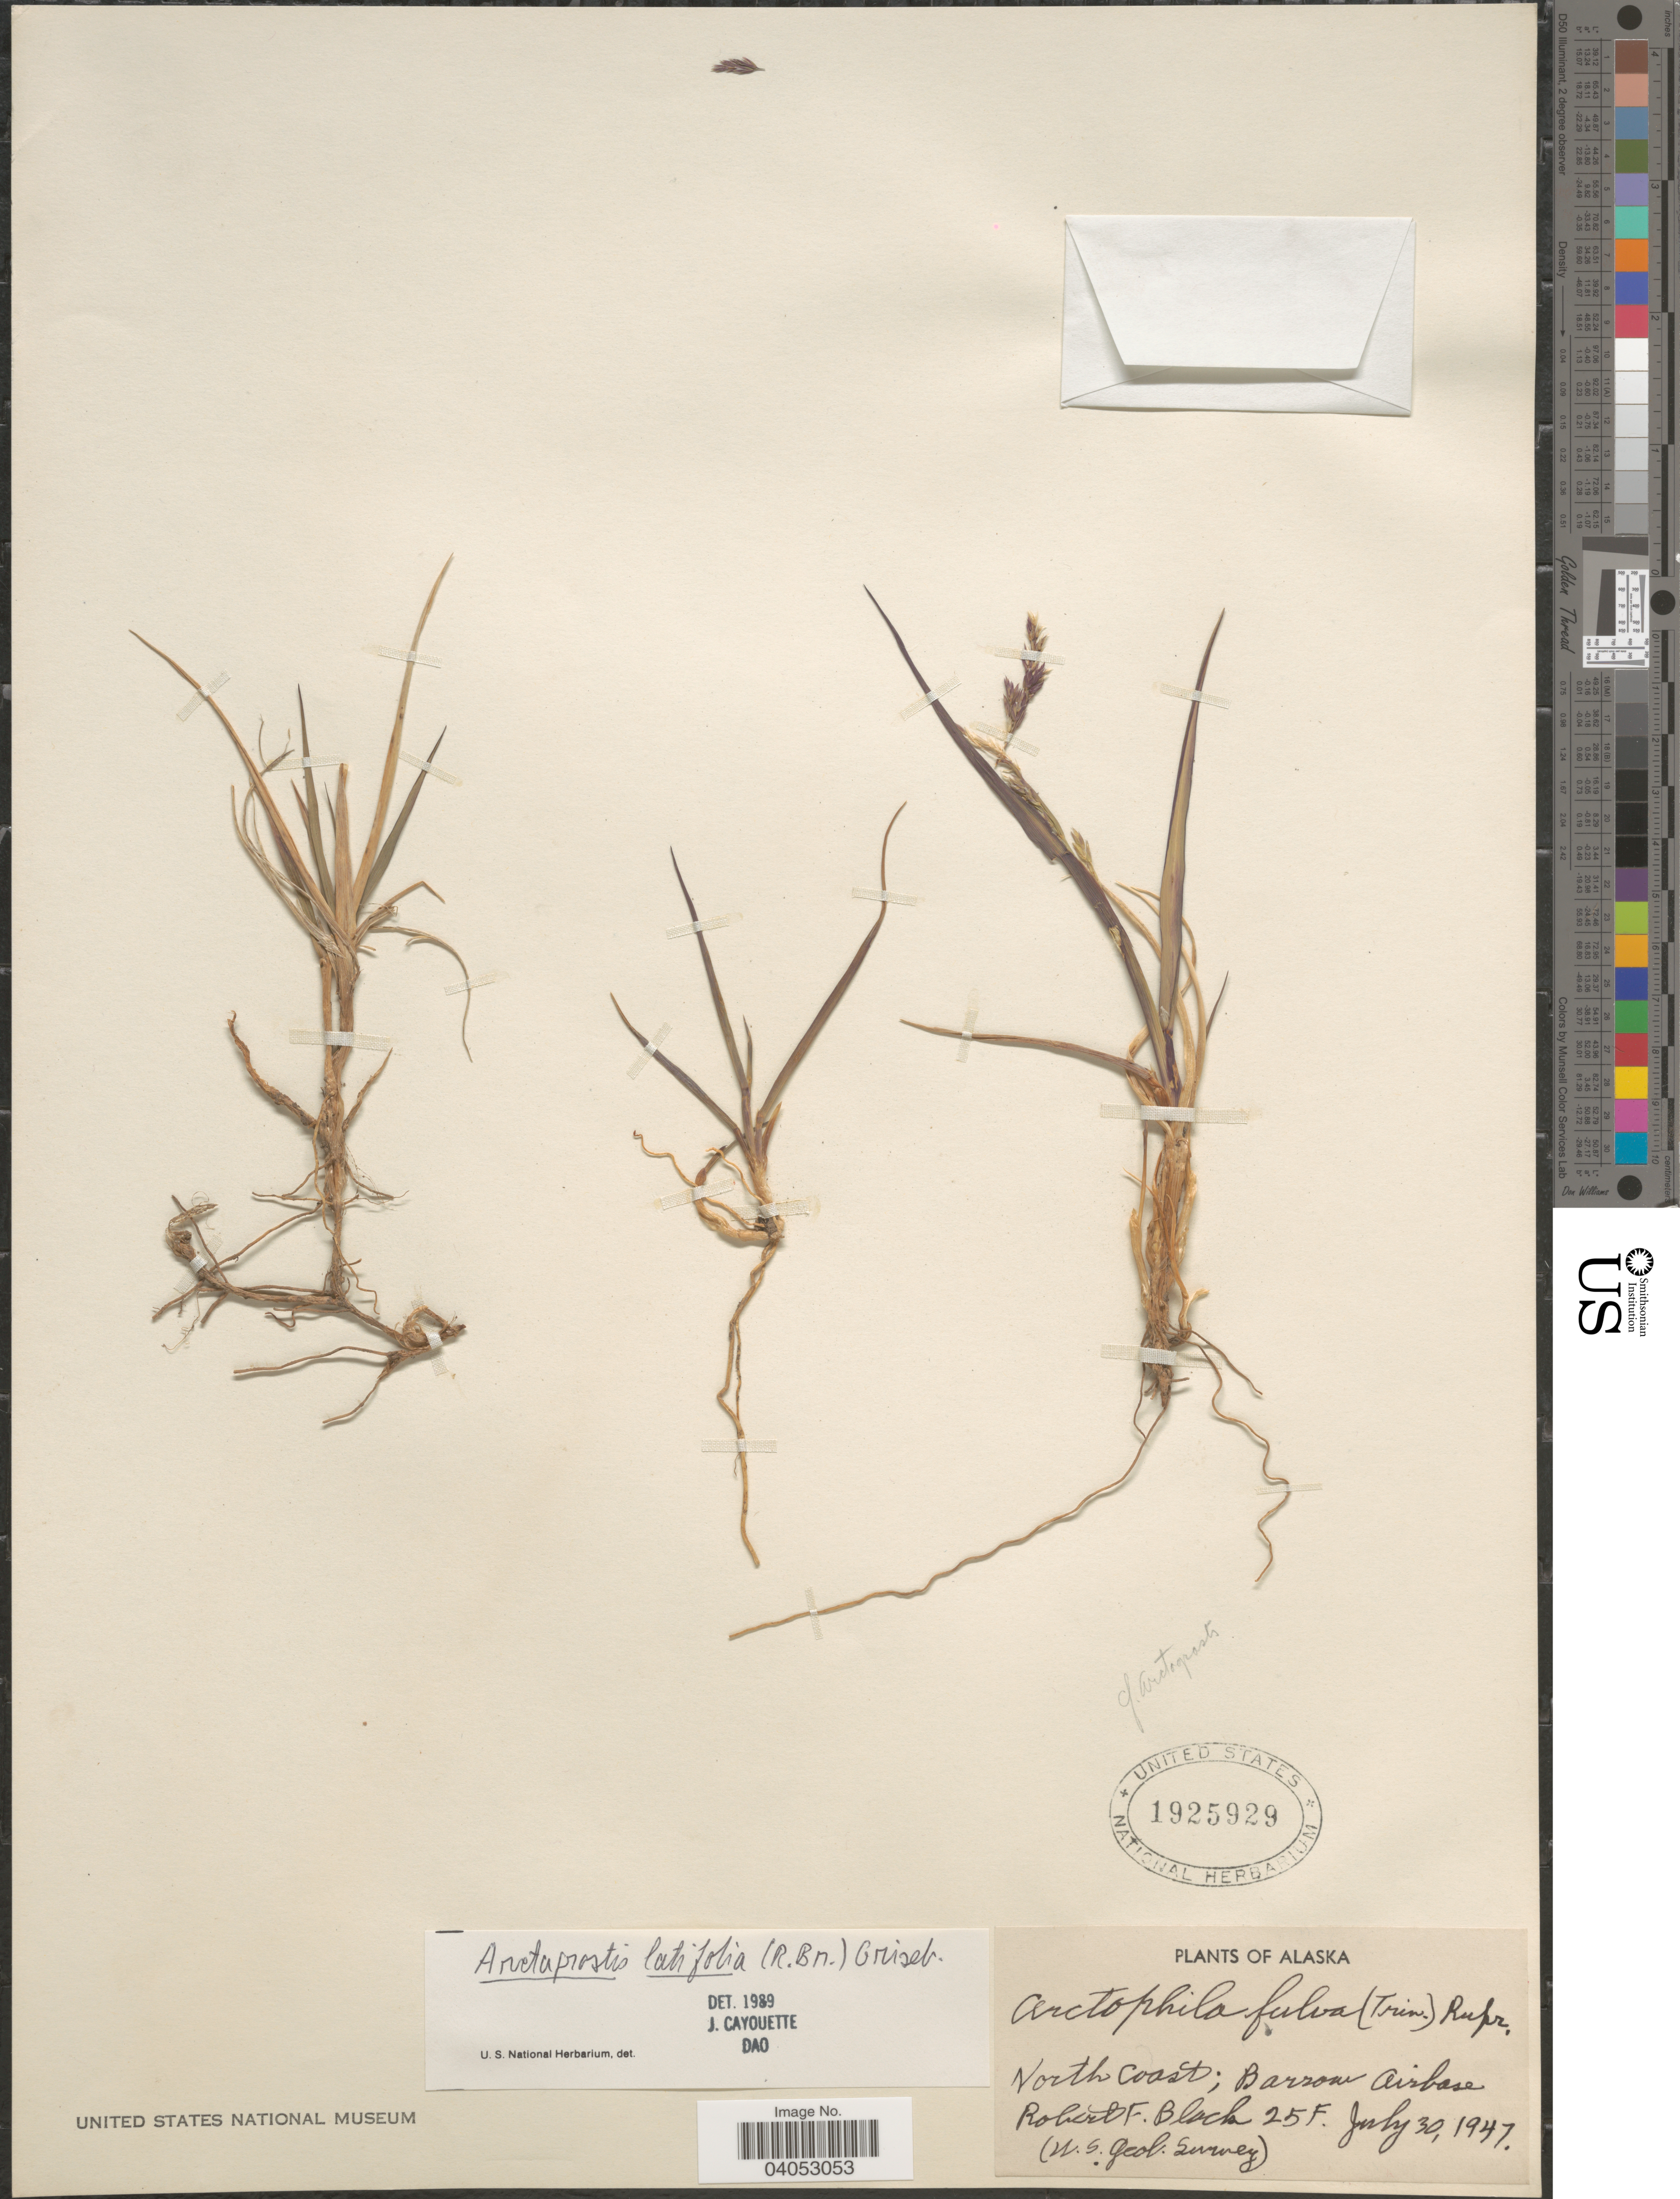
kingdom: Plantae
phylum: Tracheophyta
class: Liliopsida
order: Poales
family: Poaceae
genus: Arctagrostis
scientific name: Arctagrostis latifolia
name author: (R. Br.) Griseb.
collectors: R. F. Black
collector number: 25F.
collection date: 1947-07-30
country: United States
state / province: Alaska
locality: North Coast; Barron Airbase.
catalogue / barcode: US 1925929